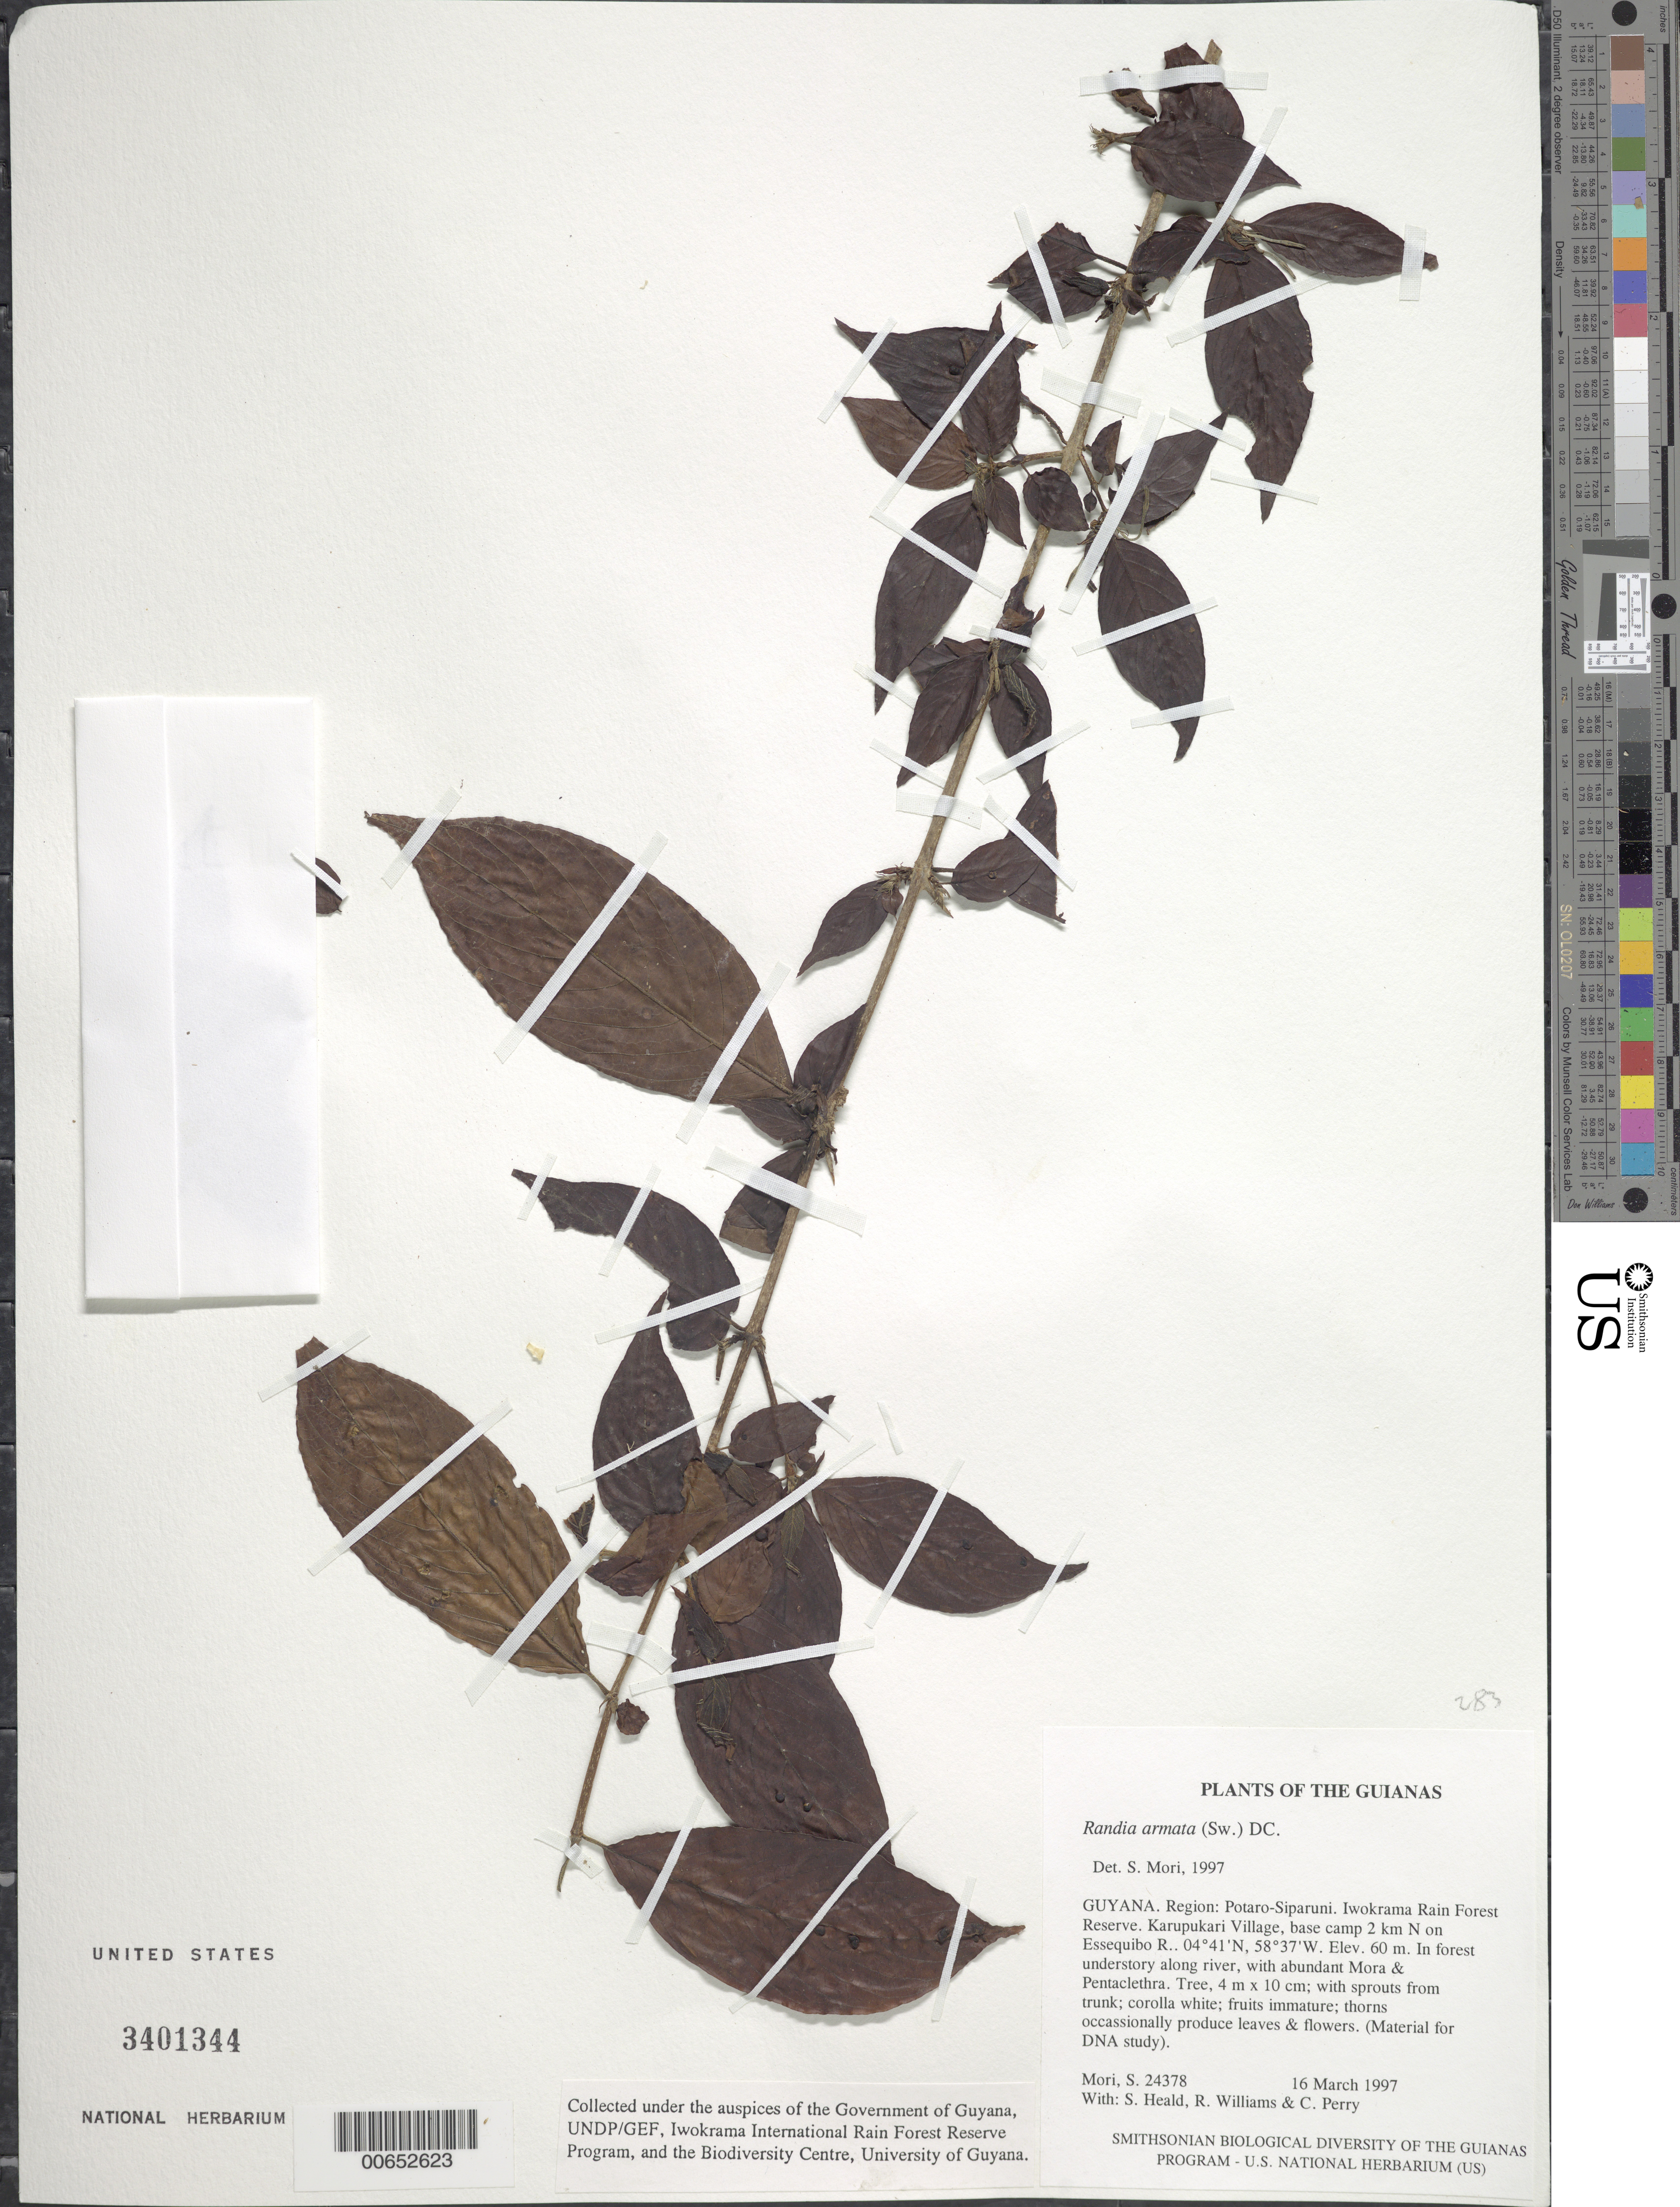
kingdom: Plantae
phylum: Tracheophyta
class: Magnoliopsida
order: Gentianales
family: Rubiaceae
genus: Randia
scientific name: Randia armata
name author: (Sw.) DC.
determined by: Mori, Scott A.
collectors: S. Mori, S. Heald, R. Williams & C. Perry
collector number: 24378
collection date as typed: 16 March 1997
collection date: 1997-03-16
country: Guyana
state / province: Potaro-Siparuni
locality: Iwokrama Rain Forest Reserve. Karupukari Village, base camp 2 km N on Essequibo R.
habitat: In forest understory along river, with abundant Mora & Pentaclethra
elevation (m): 60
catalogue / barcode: US 3401344